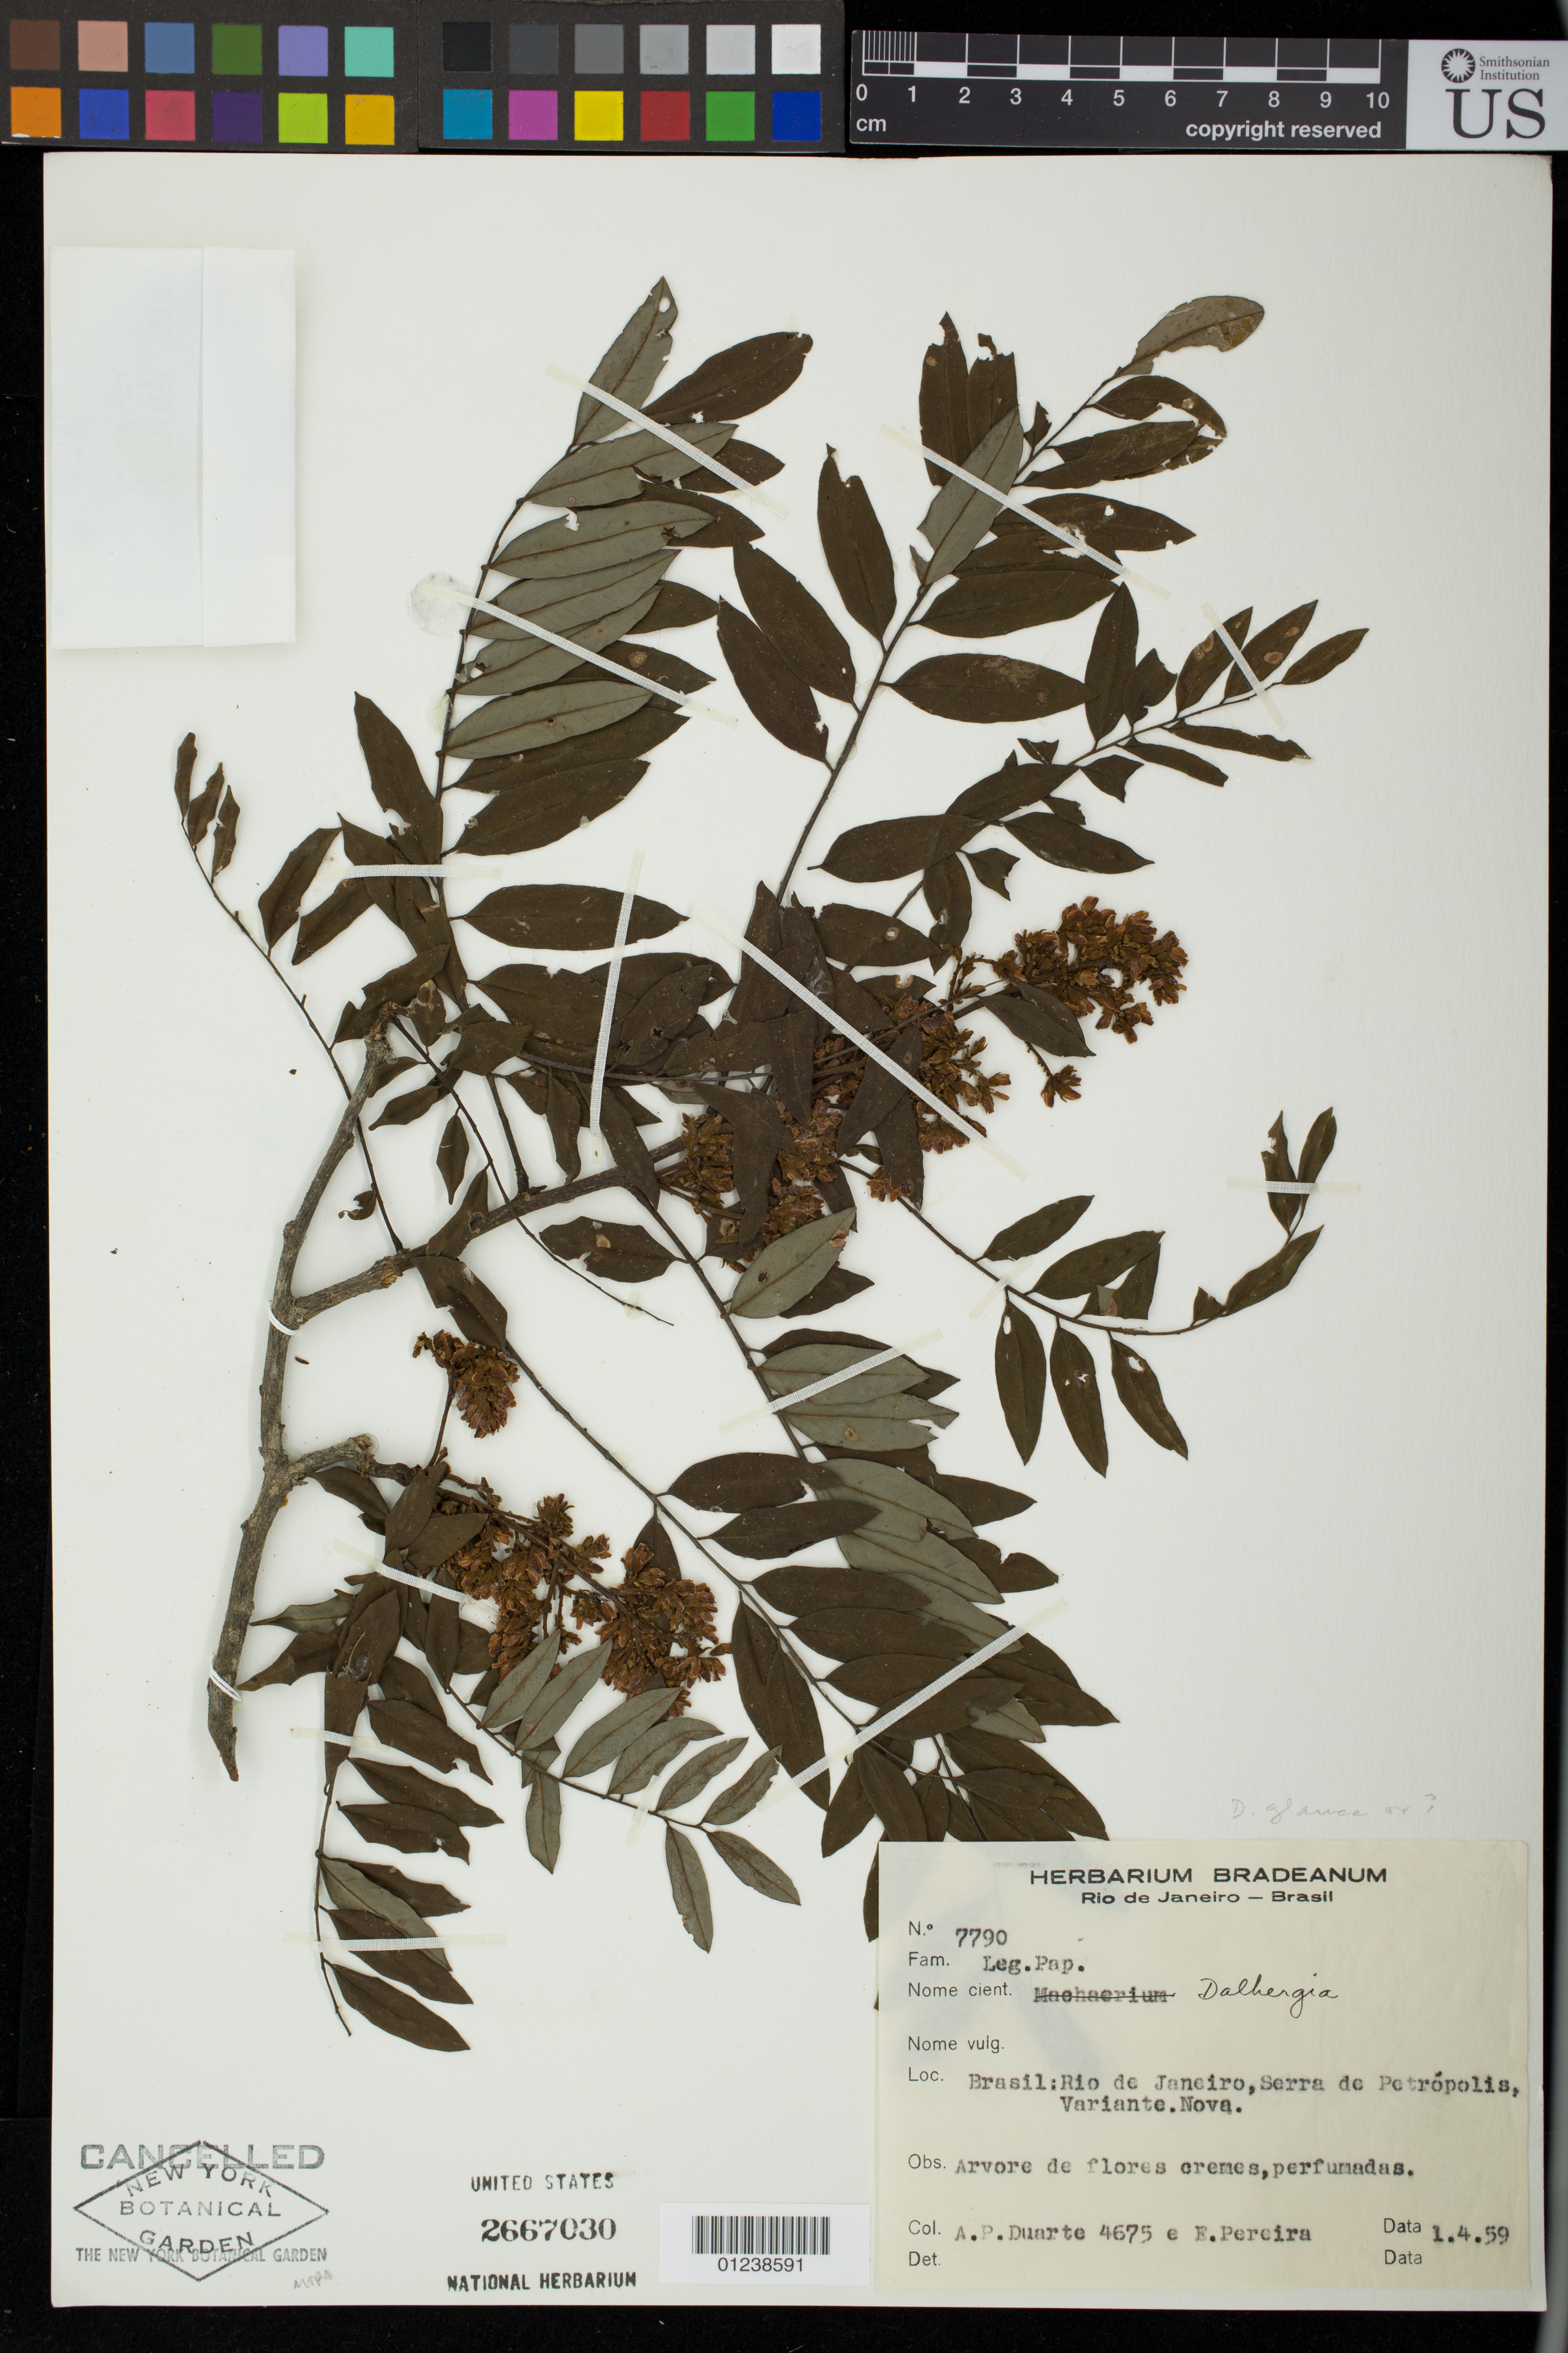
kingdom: Plantae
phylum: Tracheophyta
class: Magnoliopsida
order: Fabales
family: Fabaceae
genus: Dalbergia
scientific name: Dalbergia sp.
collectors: A. Duarte & E. Percira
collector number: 4675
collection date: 1959-01-04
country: Brazil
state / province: Rio de Janeiro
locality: Serra de Petropolis Variante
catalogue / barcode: US 2667030